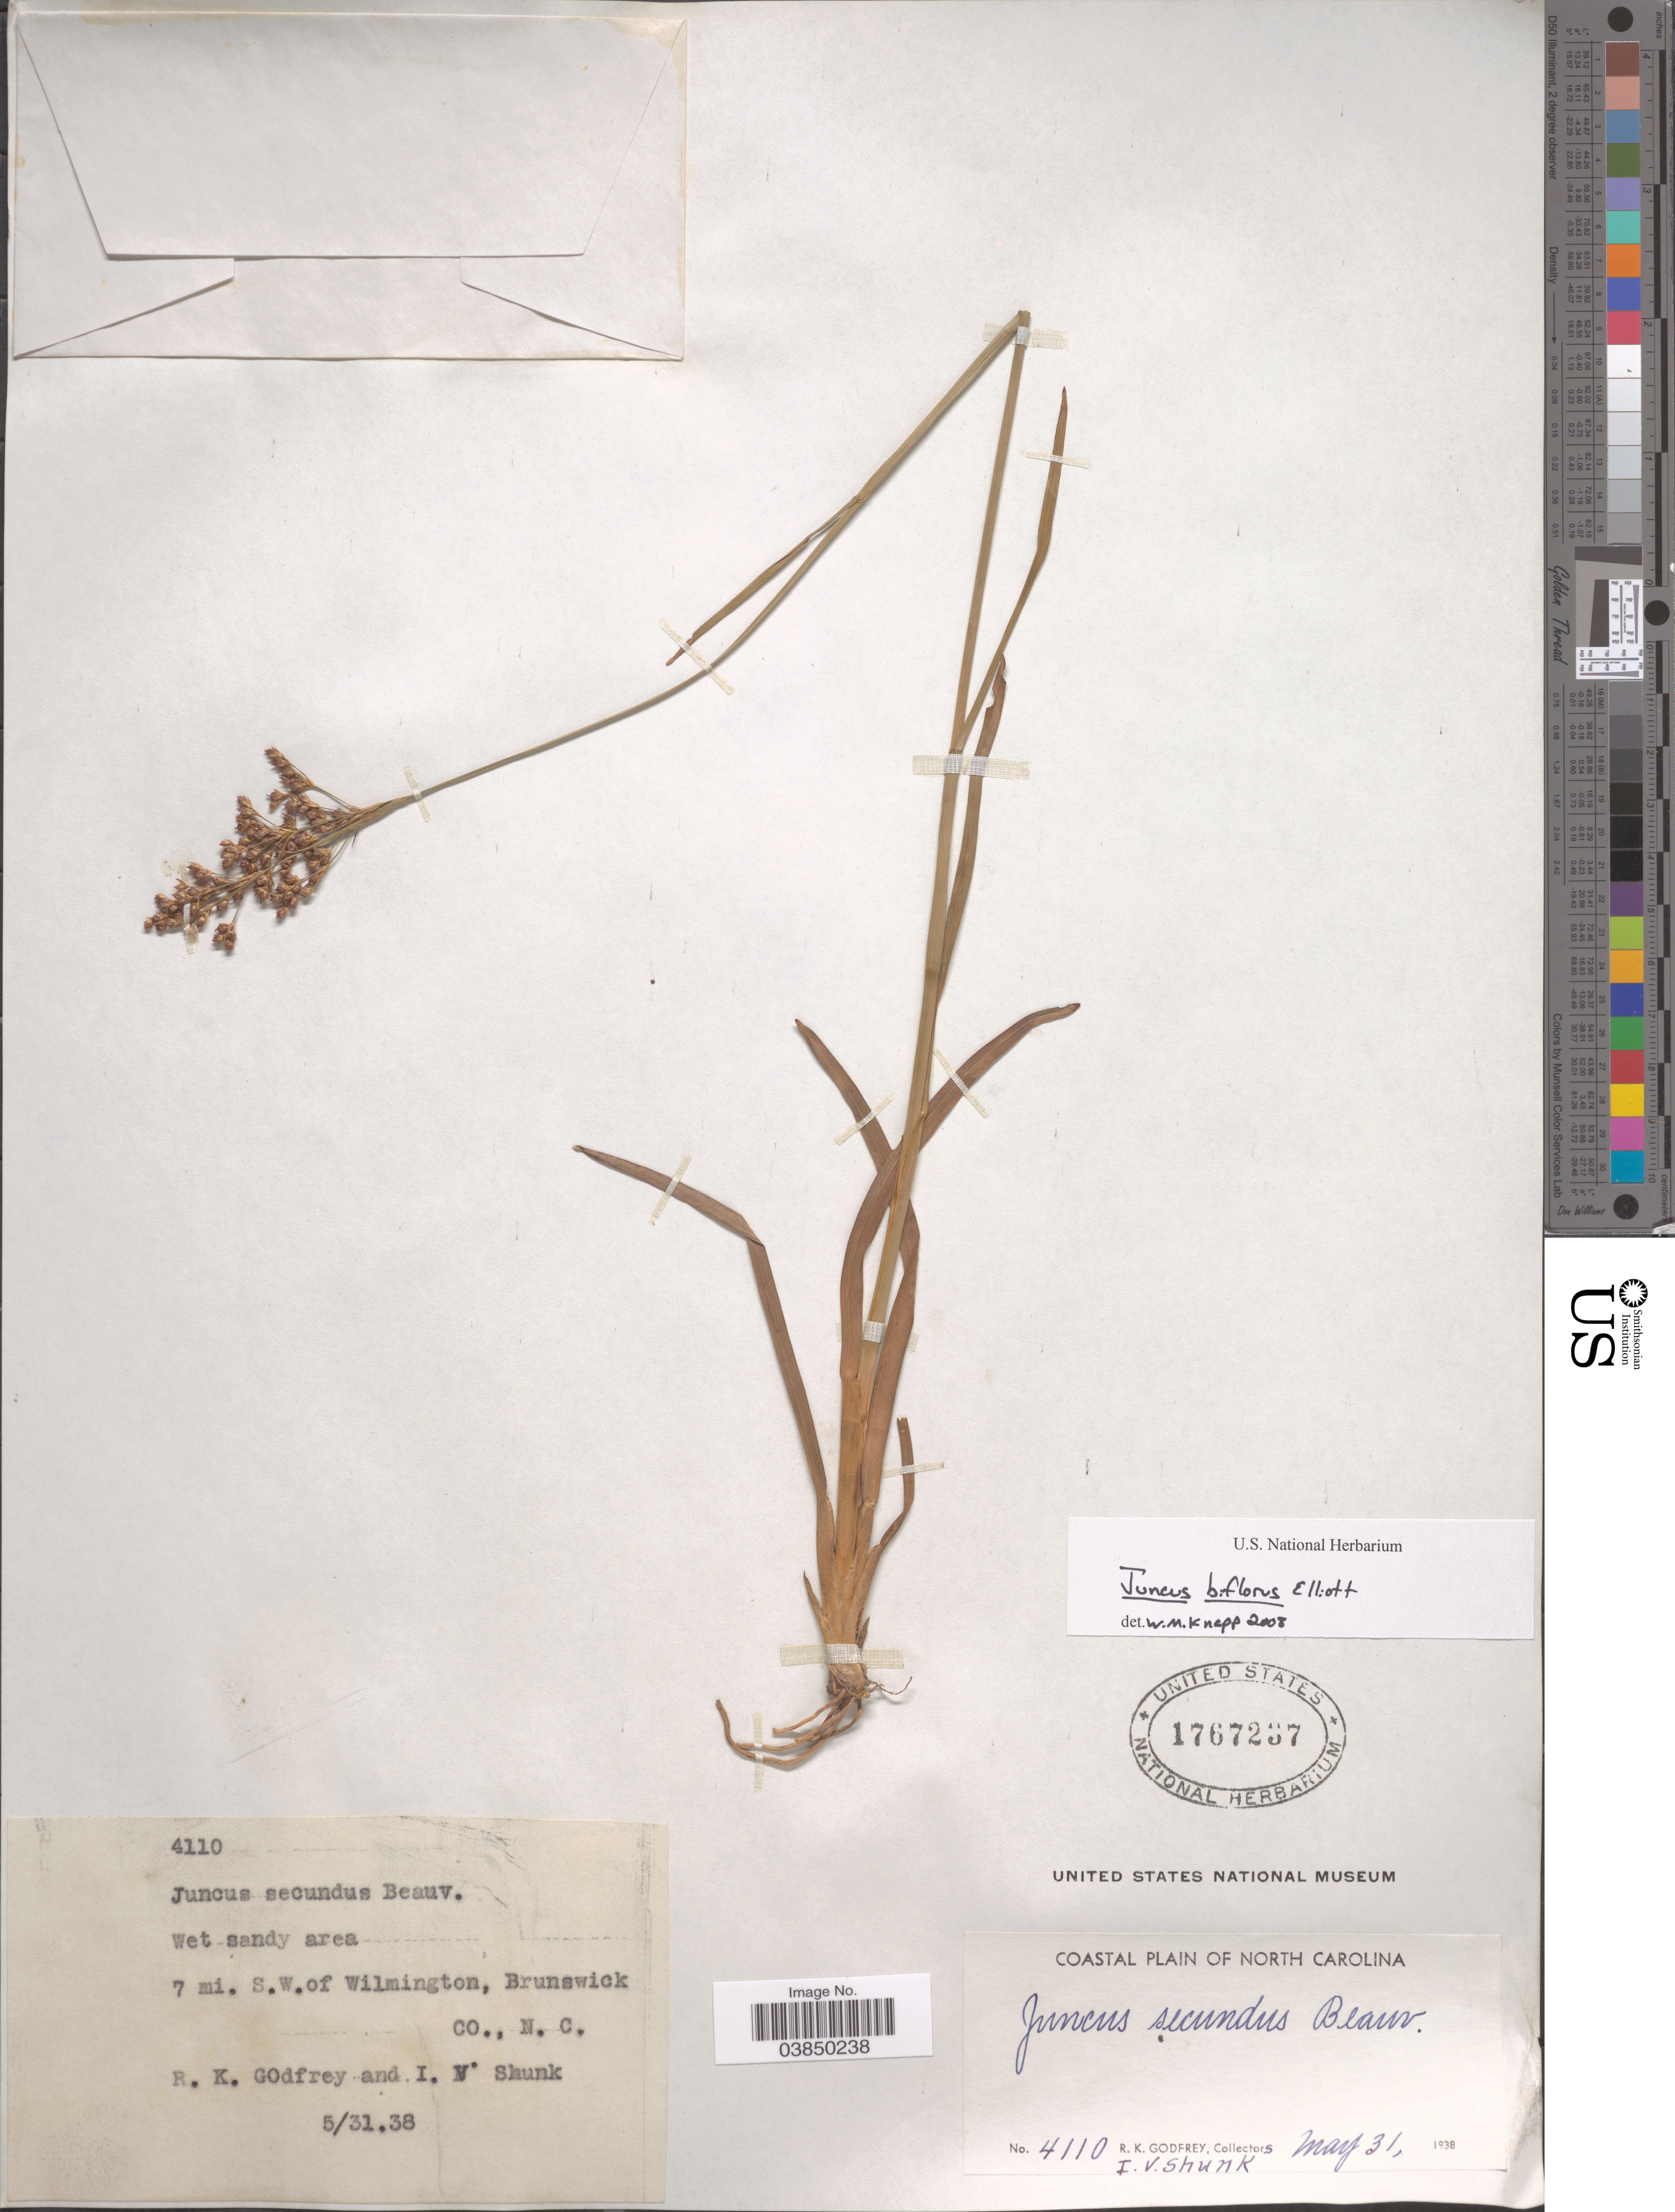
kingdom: Plantae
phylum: Tracheophyta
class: Liliopsida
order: Poales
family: Juncaceae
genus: Juncus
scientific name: Juncus biflorus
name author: Ell.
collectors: R. K. Godfrey & I. Shunk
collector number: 4110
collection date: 1938-05-31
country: United States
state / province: North Carolina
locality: Coastal Plain of North Carolina. 7 mi. S.W. of Wilmington, Brunswick Co.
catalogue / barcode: US 1767237